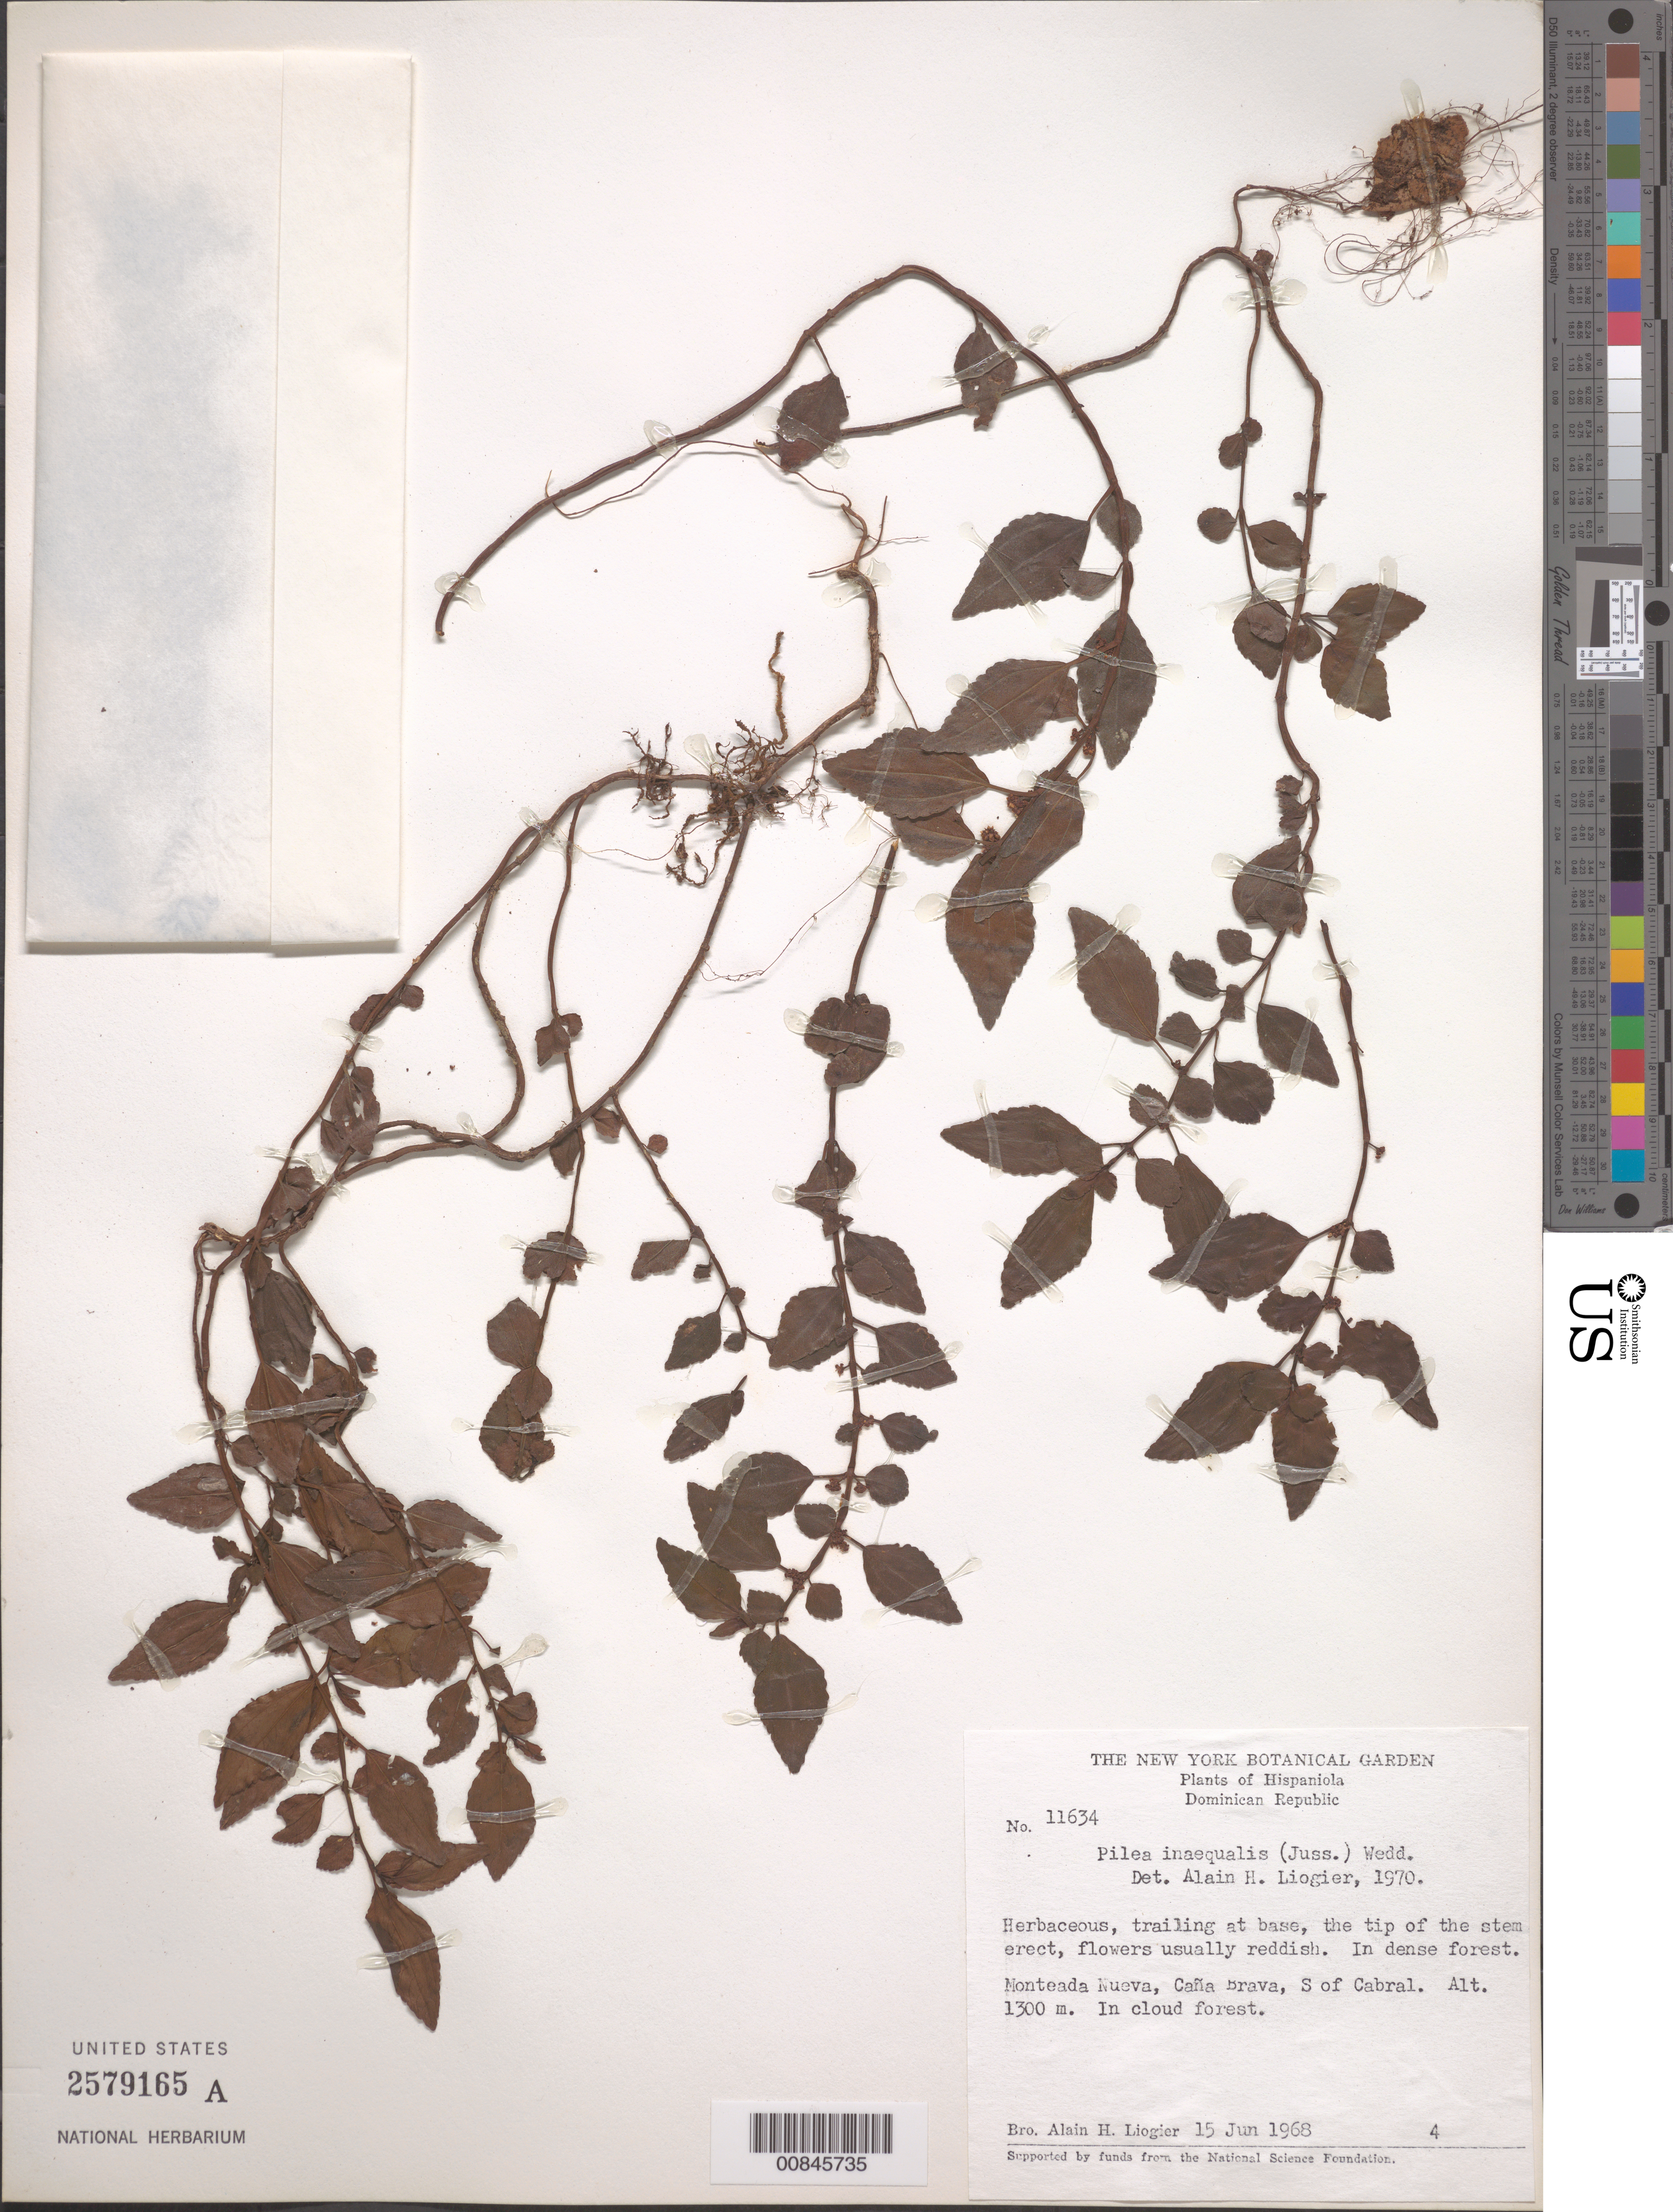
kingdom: Plantae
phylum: Tracheophyta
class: Magnoliopsida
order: Rosales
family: Urticaceae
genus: Pilea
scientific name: Pilea inaequalis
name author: (Juss. ex Poir.) Wedd.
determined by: Liogier, Alain H.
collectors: A. H. Liogier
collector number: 11634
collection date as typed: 15 Jun 1968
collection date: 1968-06-15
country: Dominican Republic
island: Hispaniola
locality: Monteada Nueva, Caña Brava, S of Cabral.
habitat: In dense cloud forest.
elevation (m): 1300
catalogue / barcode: US 2579165A